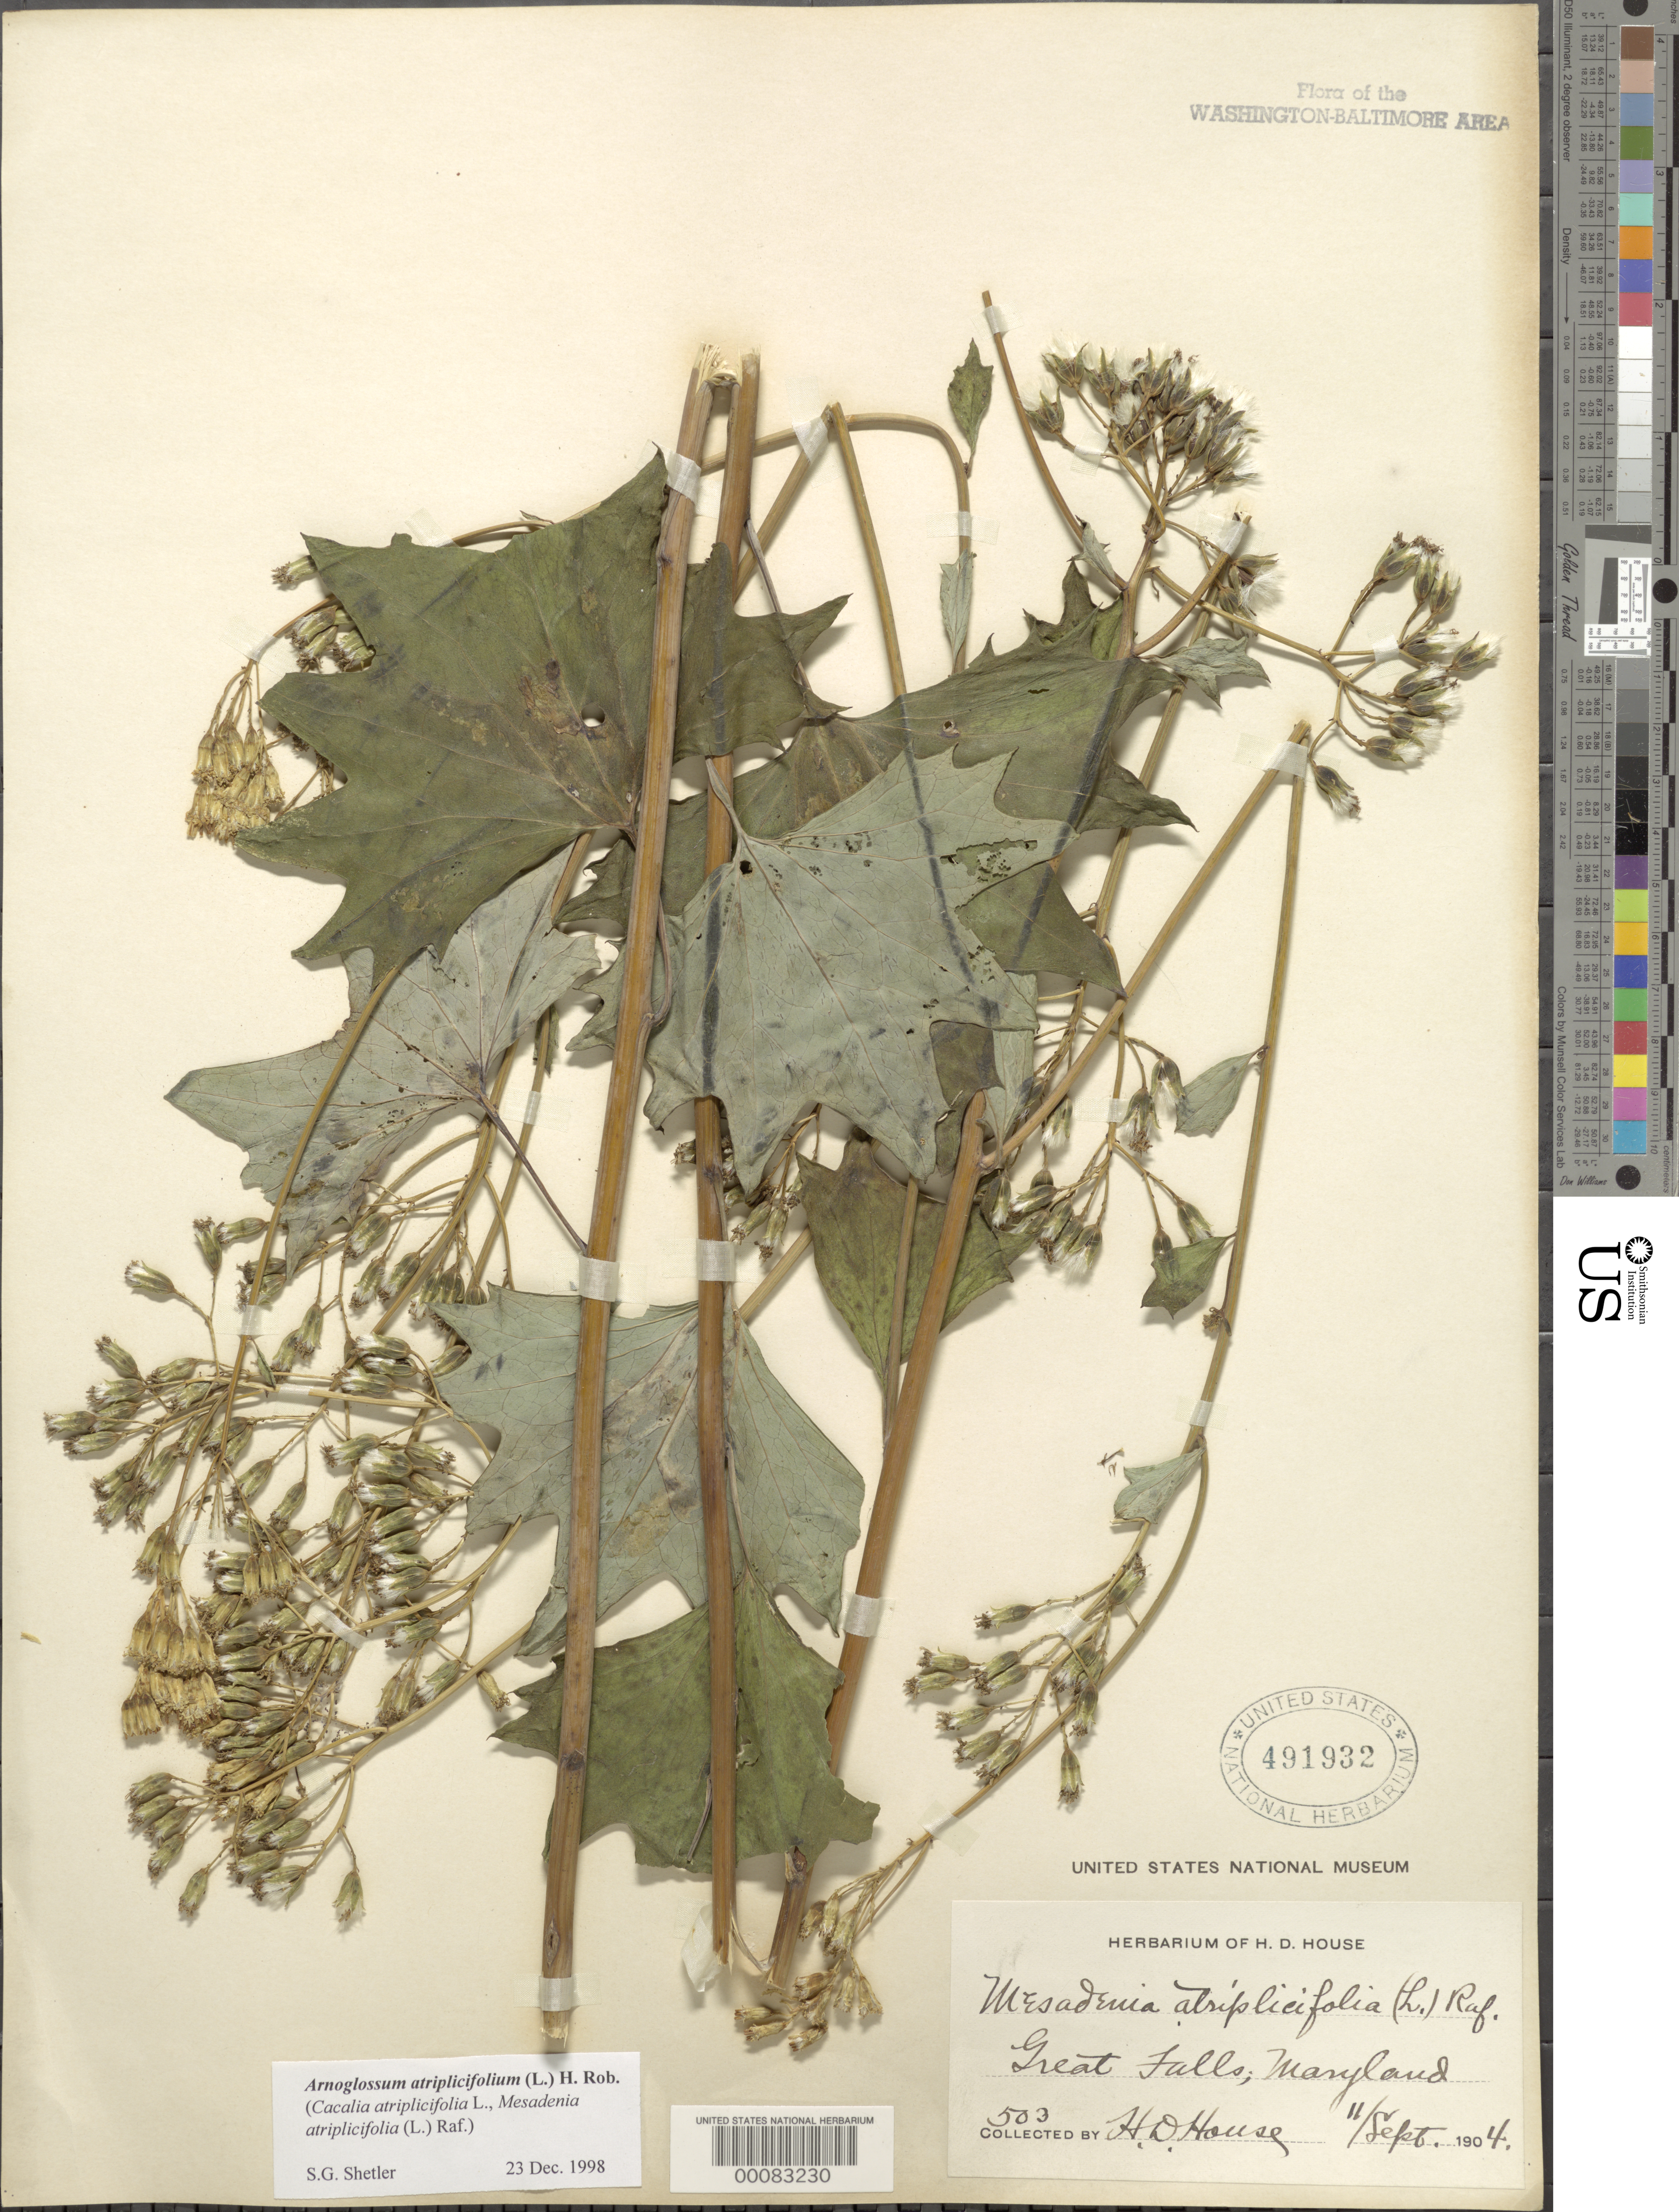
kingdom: Plantae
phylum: Tracheophyta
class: Magnoliopsida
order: Asterales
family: Asteraceae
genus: Arnoglossum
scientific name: Arnoglossum atriplicifolium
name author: (L.) H. Rob.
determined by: Shetler, Stanwyn G., (US), NMNH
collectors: H. D. House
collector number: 503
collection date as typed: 11 Sep 1904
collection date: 1904-09-11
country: United States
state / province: Maryland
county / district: Montgomery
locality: Great Falls C. & O. Canal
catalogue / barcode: US 491932